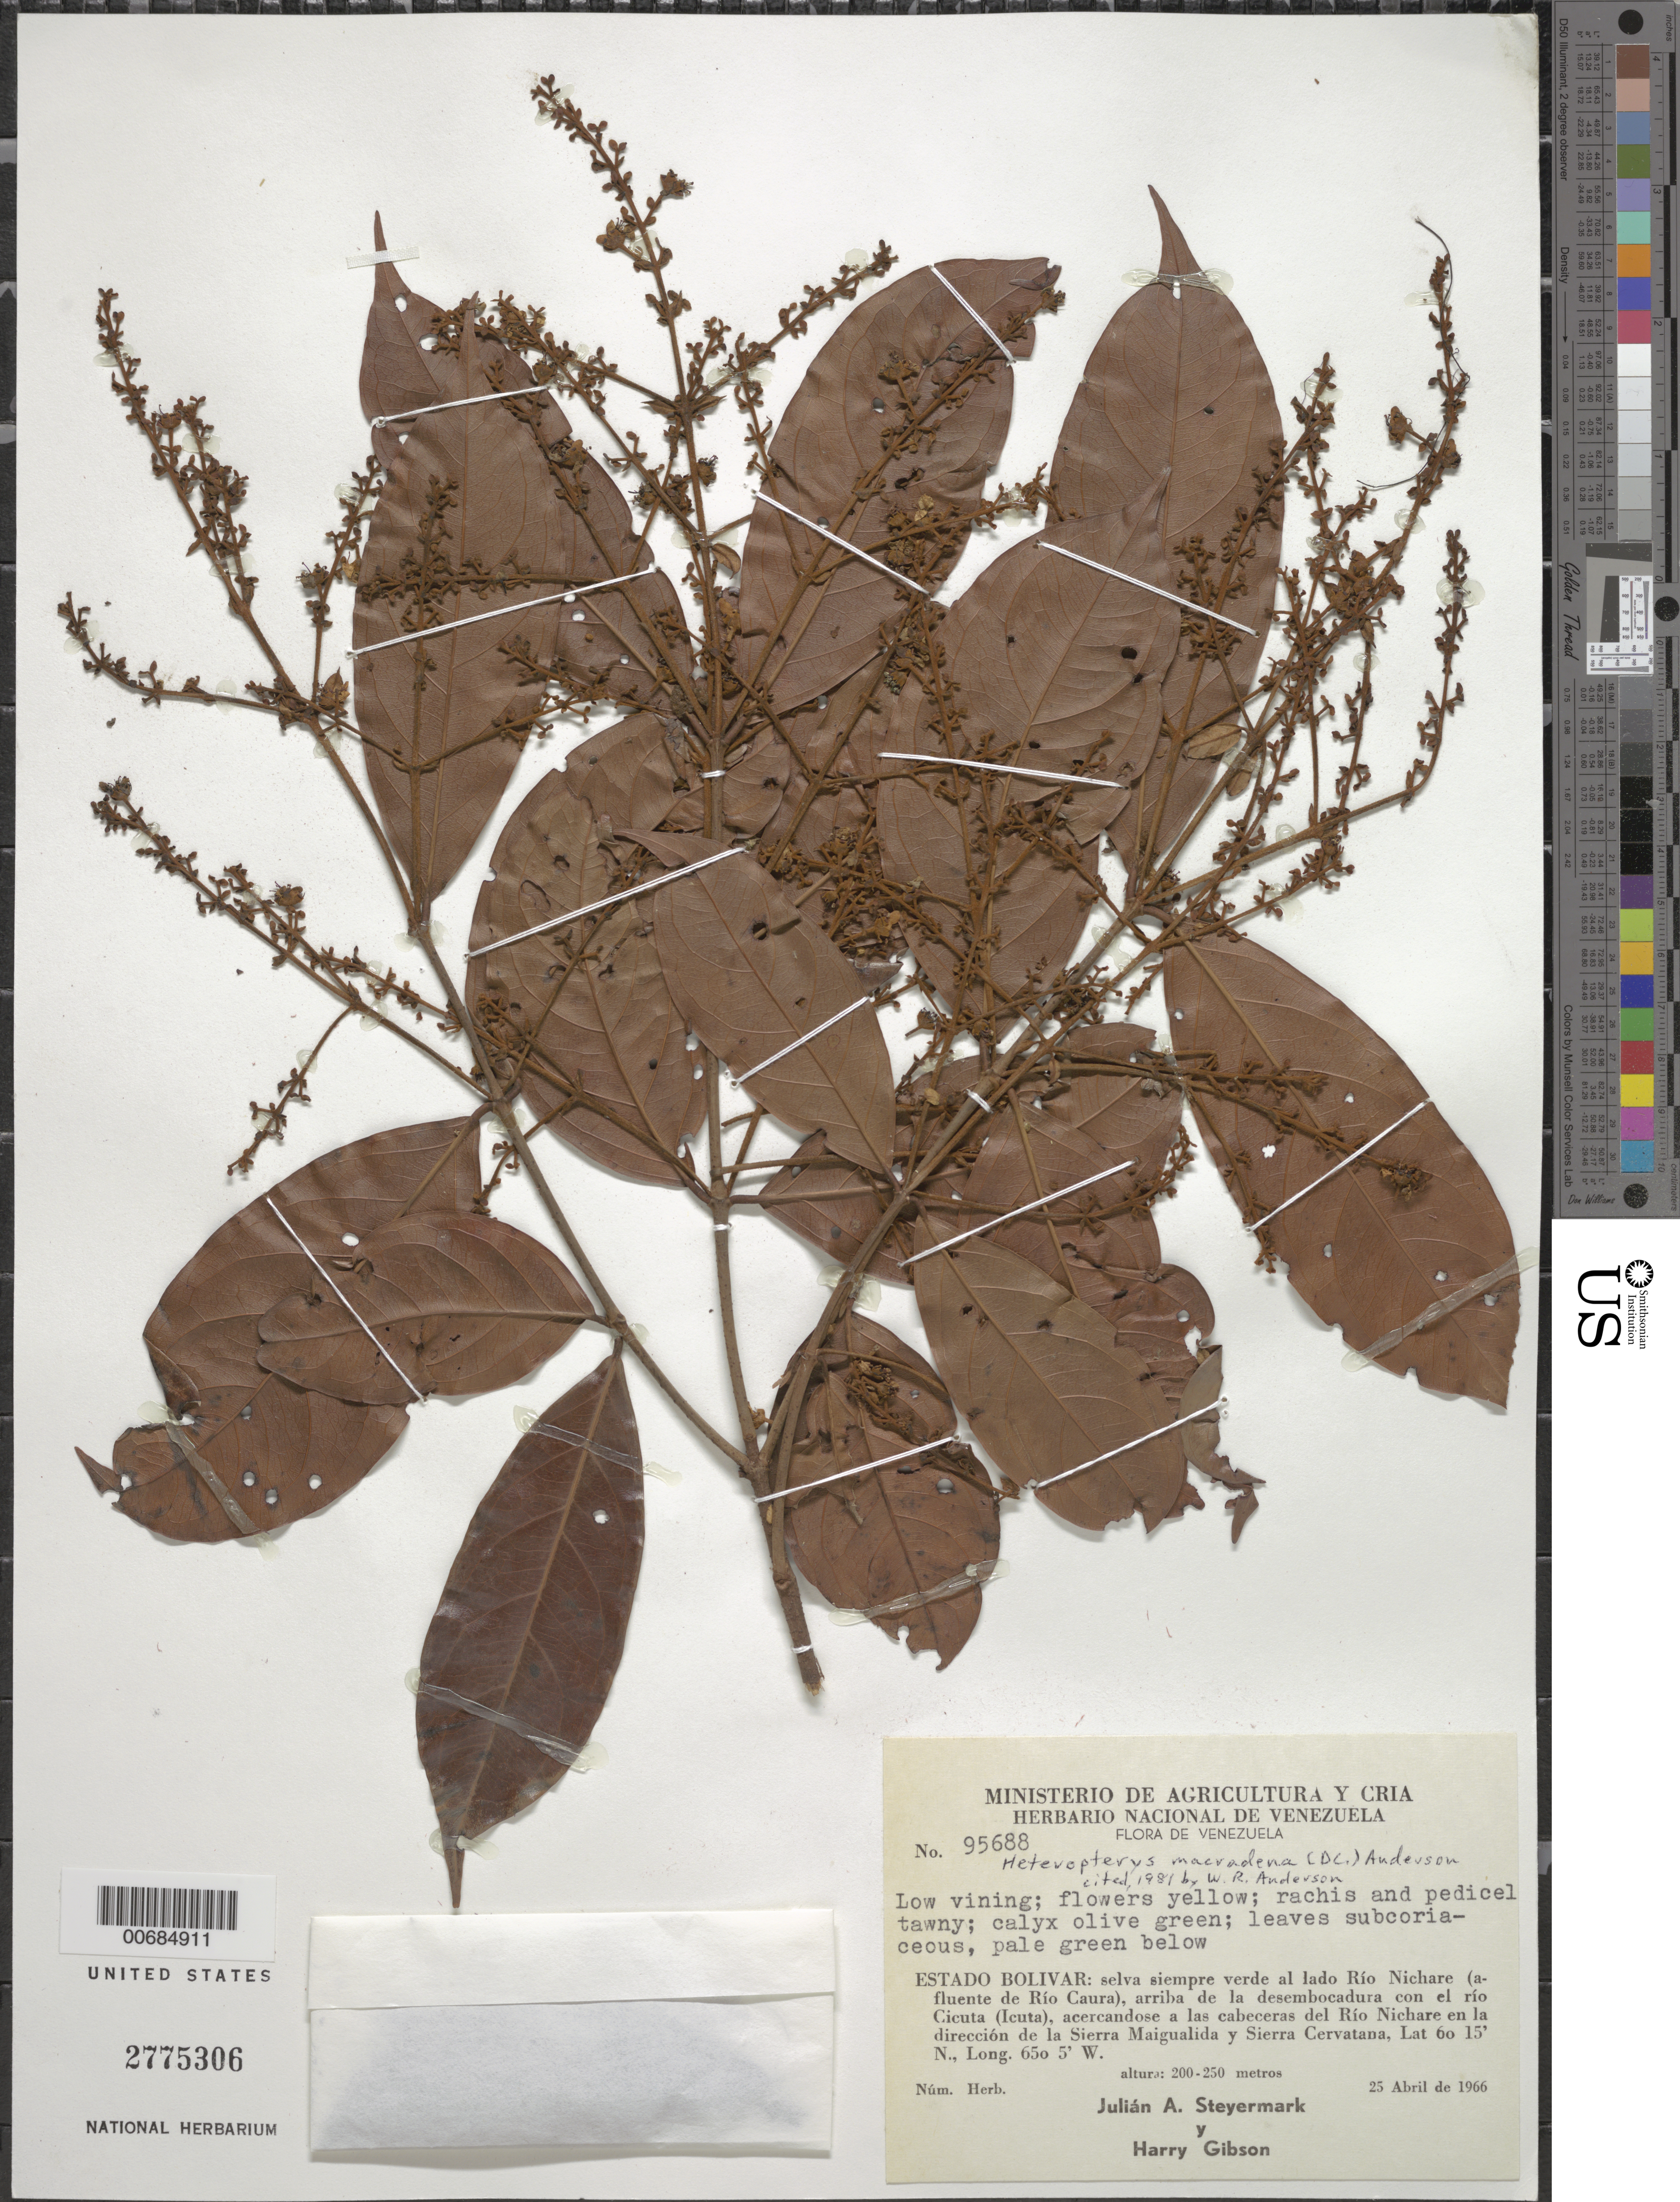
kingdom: Plantae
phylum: Tracheophyta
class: Magnoliopsida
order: Malpighiales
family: Malpighiaceae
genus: Heteropterys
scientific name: Heteropterys macradena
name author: (DC.) W.R. Anderson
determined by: Anderson, W. R., (MICH), University of Michigan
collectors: J. Steyermark & H. Gibson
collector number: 95688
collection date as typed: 25-Apr-66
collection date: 1966-04-25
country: Venezuela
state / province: Bolívar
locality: Río Nichare (affl. Río Caura), arriba la desembocadura con el Río Cicuta (Icuta), acercandose a las cabeceras del Río Nichare en la dirrecion de la Sierra Maigualida y Sierra Cervantana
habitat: Evergreen forest along river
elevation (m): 200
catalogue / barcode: US 2775306